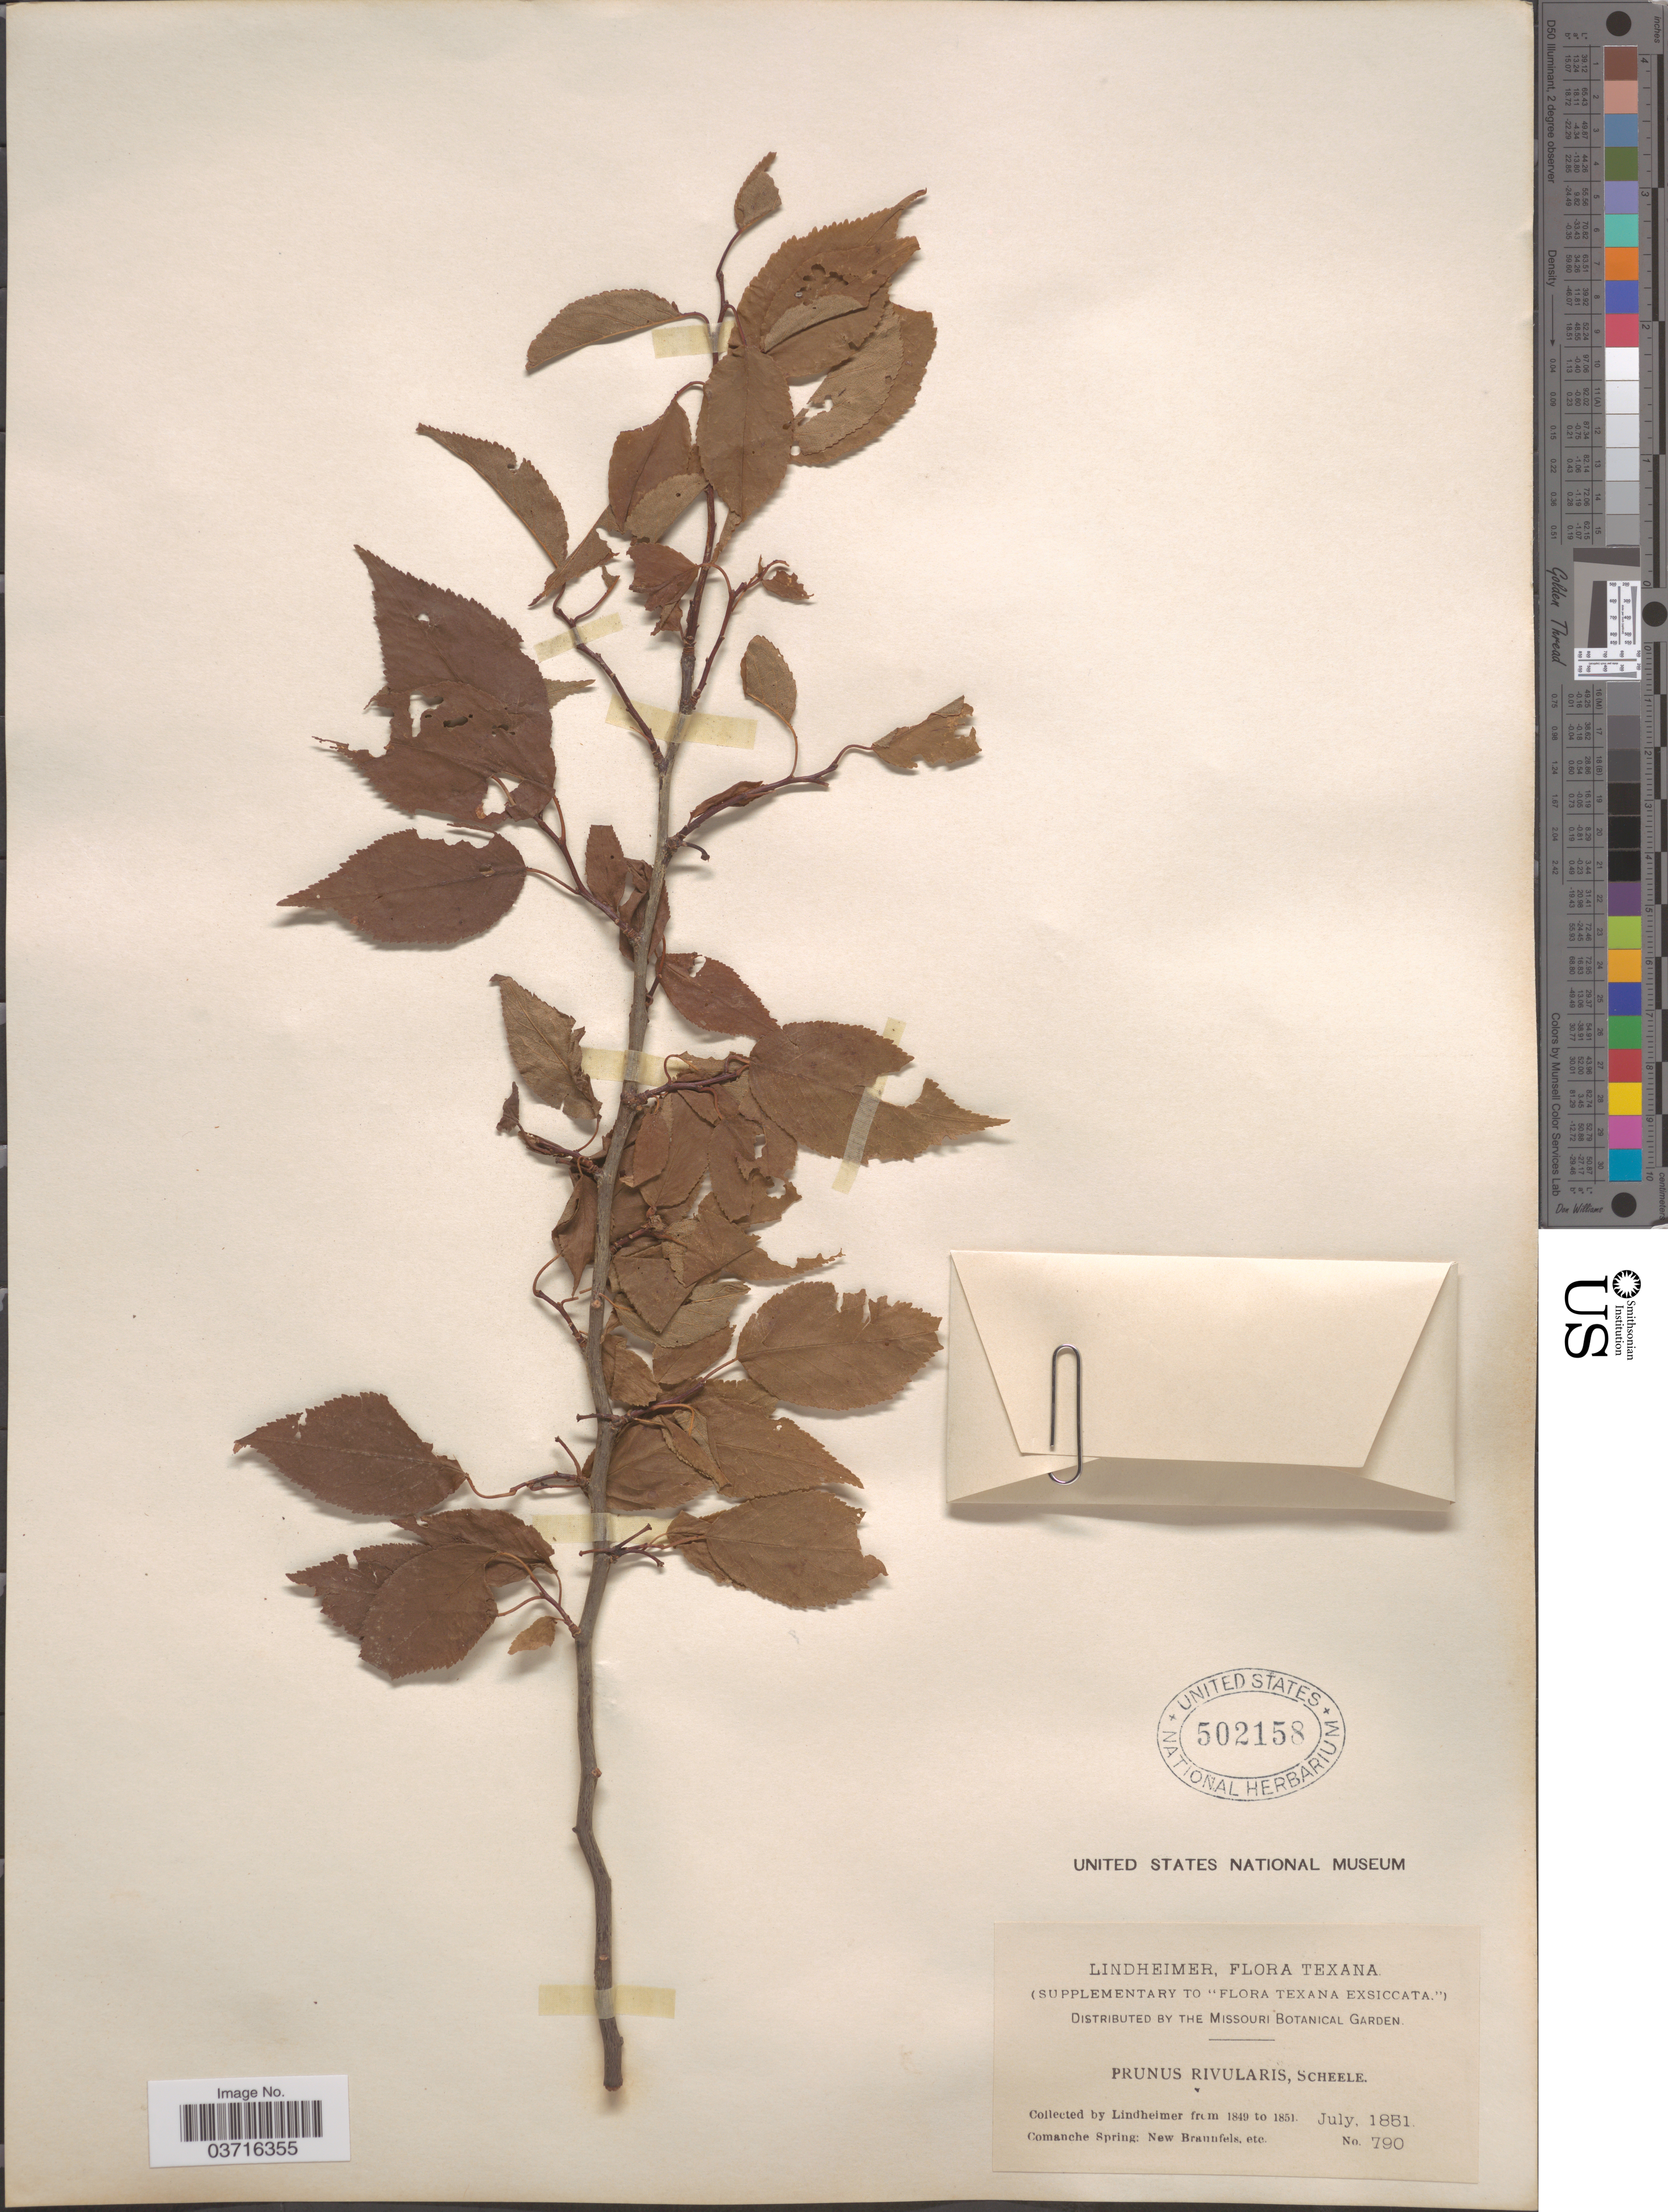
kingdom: Plantae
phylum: Tracheophyta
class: Magnoliopsida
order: Rosales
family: Rosaceae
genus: Prunus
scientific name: Prunus rivularis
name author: Scheele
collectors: -. Lindheimer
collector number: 790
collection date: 1851-07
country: United States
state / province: Texas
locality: Comanche Spring: New Braunfels, etc.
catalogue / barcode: US 502158